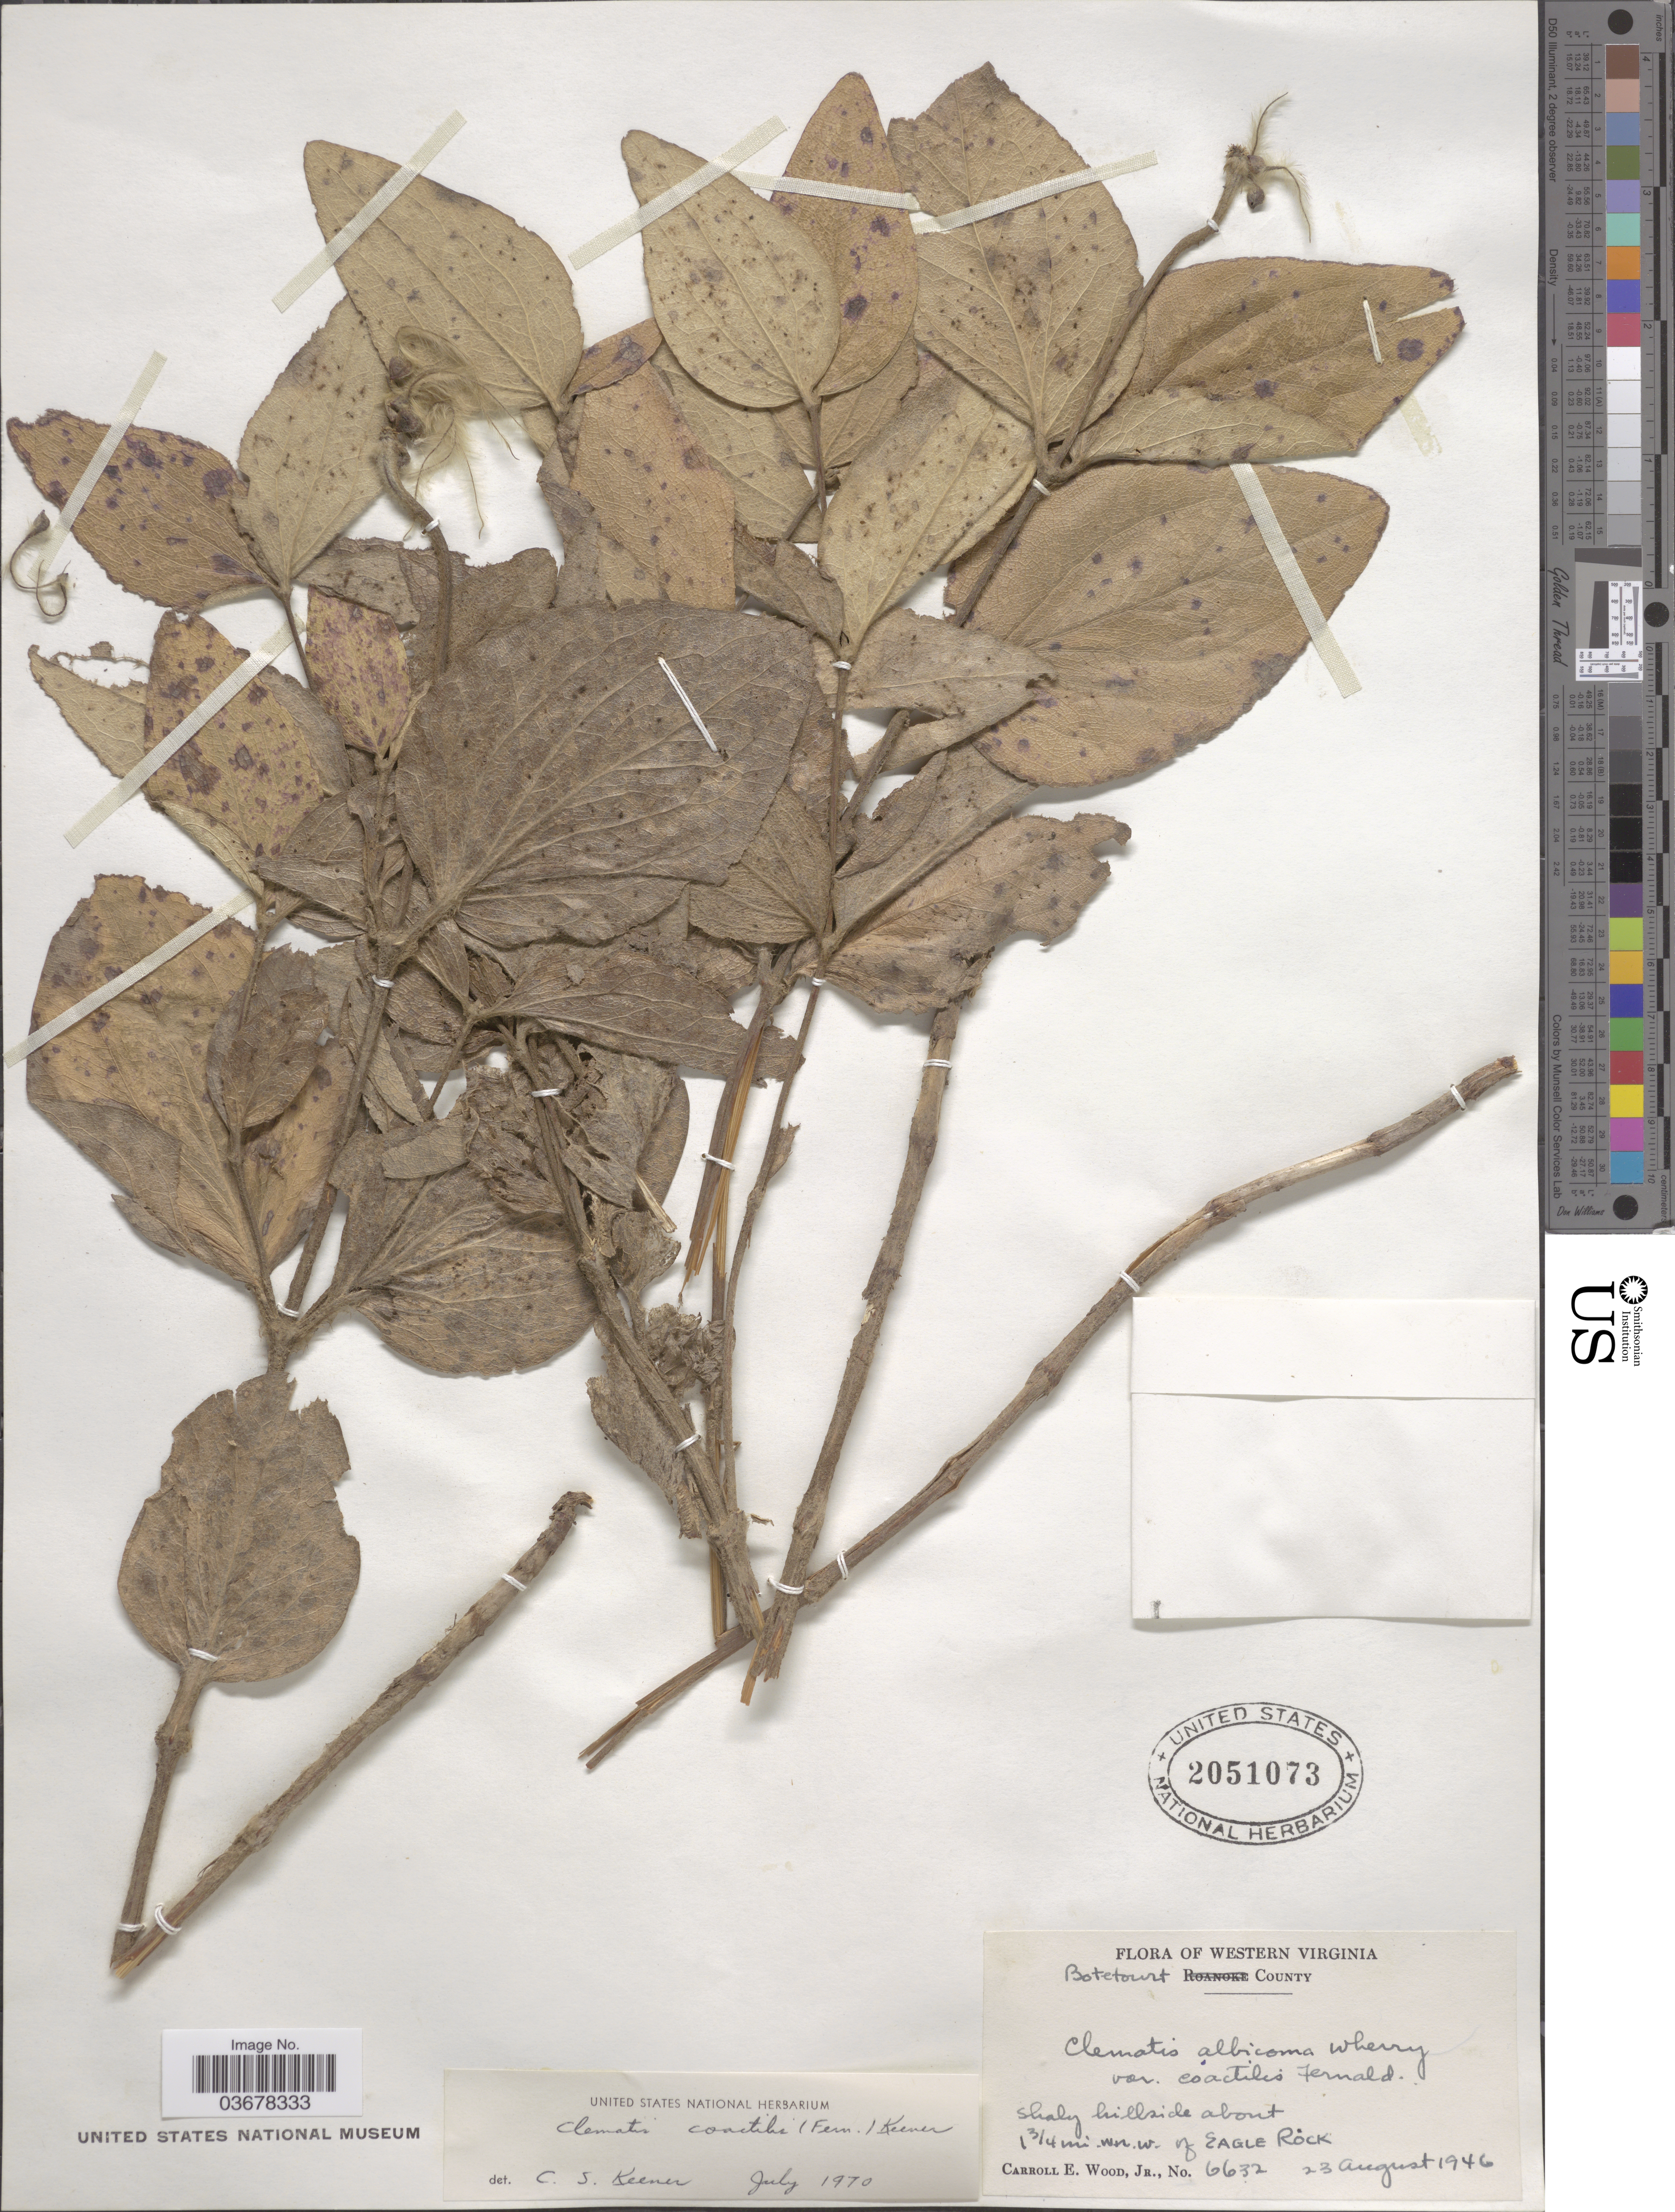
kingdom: Plantae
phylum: Tracheophyta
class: Magnoliopsida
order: Ranunculales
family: Ranunculaceae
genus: Clematis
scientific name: Clematis viorna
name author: L.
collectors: C. Wood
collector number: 6632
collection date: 1946-08-23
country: United States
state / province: Virginia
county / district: Botetourt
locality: Western Virginia. Botetourt County. About 1¾ mi. w.n.w. of Eagle Rock.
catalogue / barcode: US 2051073